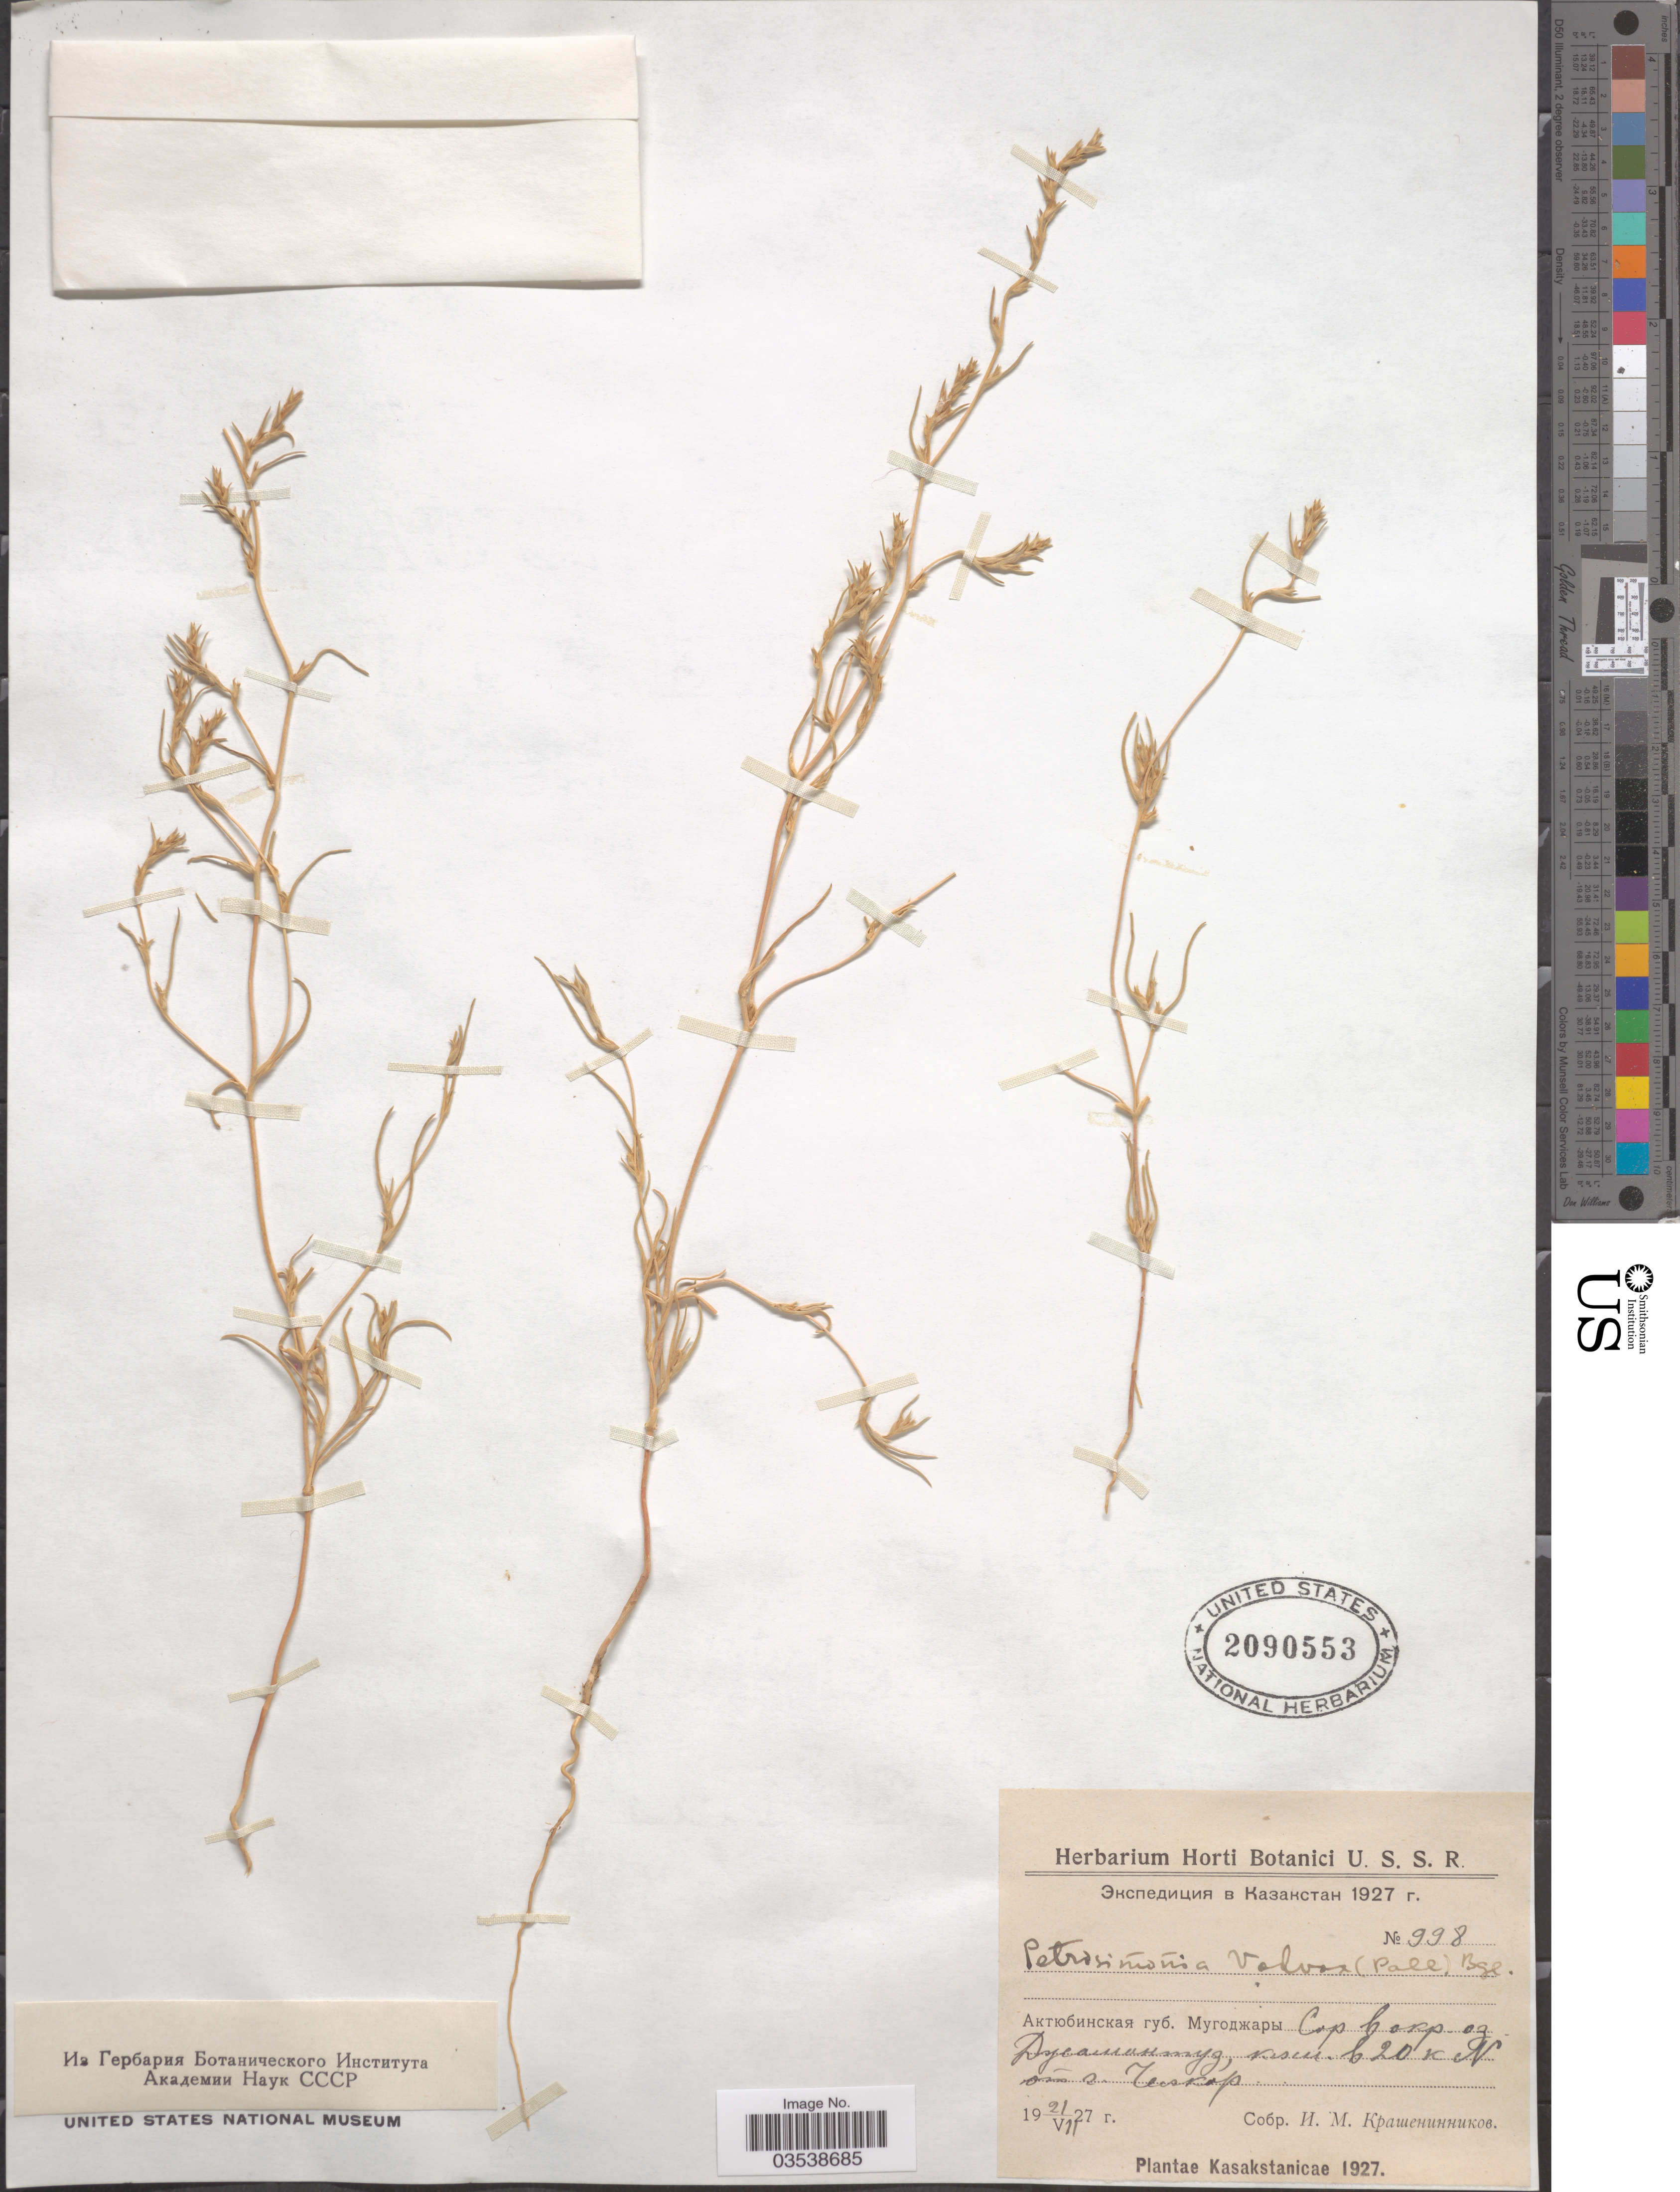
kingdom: Plantae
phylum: Tracheophyta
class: Magnoliopsida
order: Caryophyllales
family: Amaranthaceae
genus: Petrosimonia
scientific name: Petrosimonia volvox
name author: (Pall.) Bunge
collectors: H. Krascheninnikov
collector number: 998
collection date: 1927-07-21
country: Kazakhstan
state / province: Aqtobe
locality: Mugodzhary, vicinity of lake Dzhamantuz.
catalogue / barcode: US 2090553